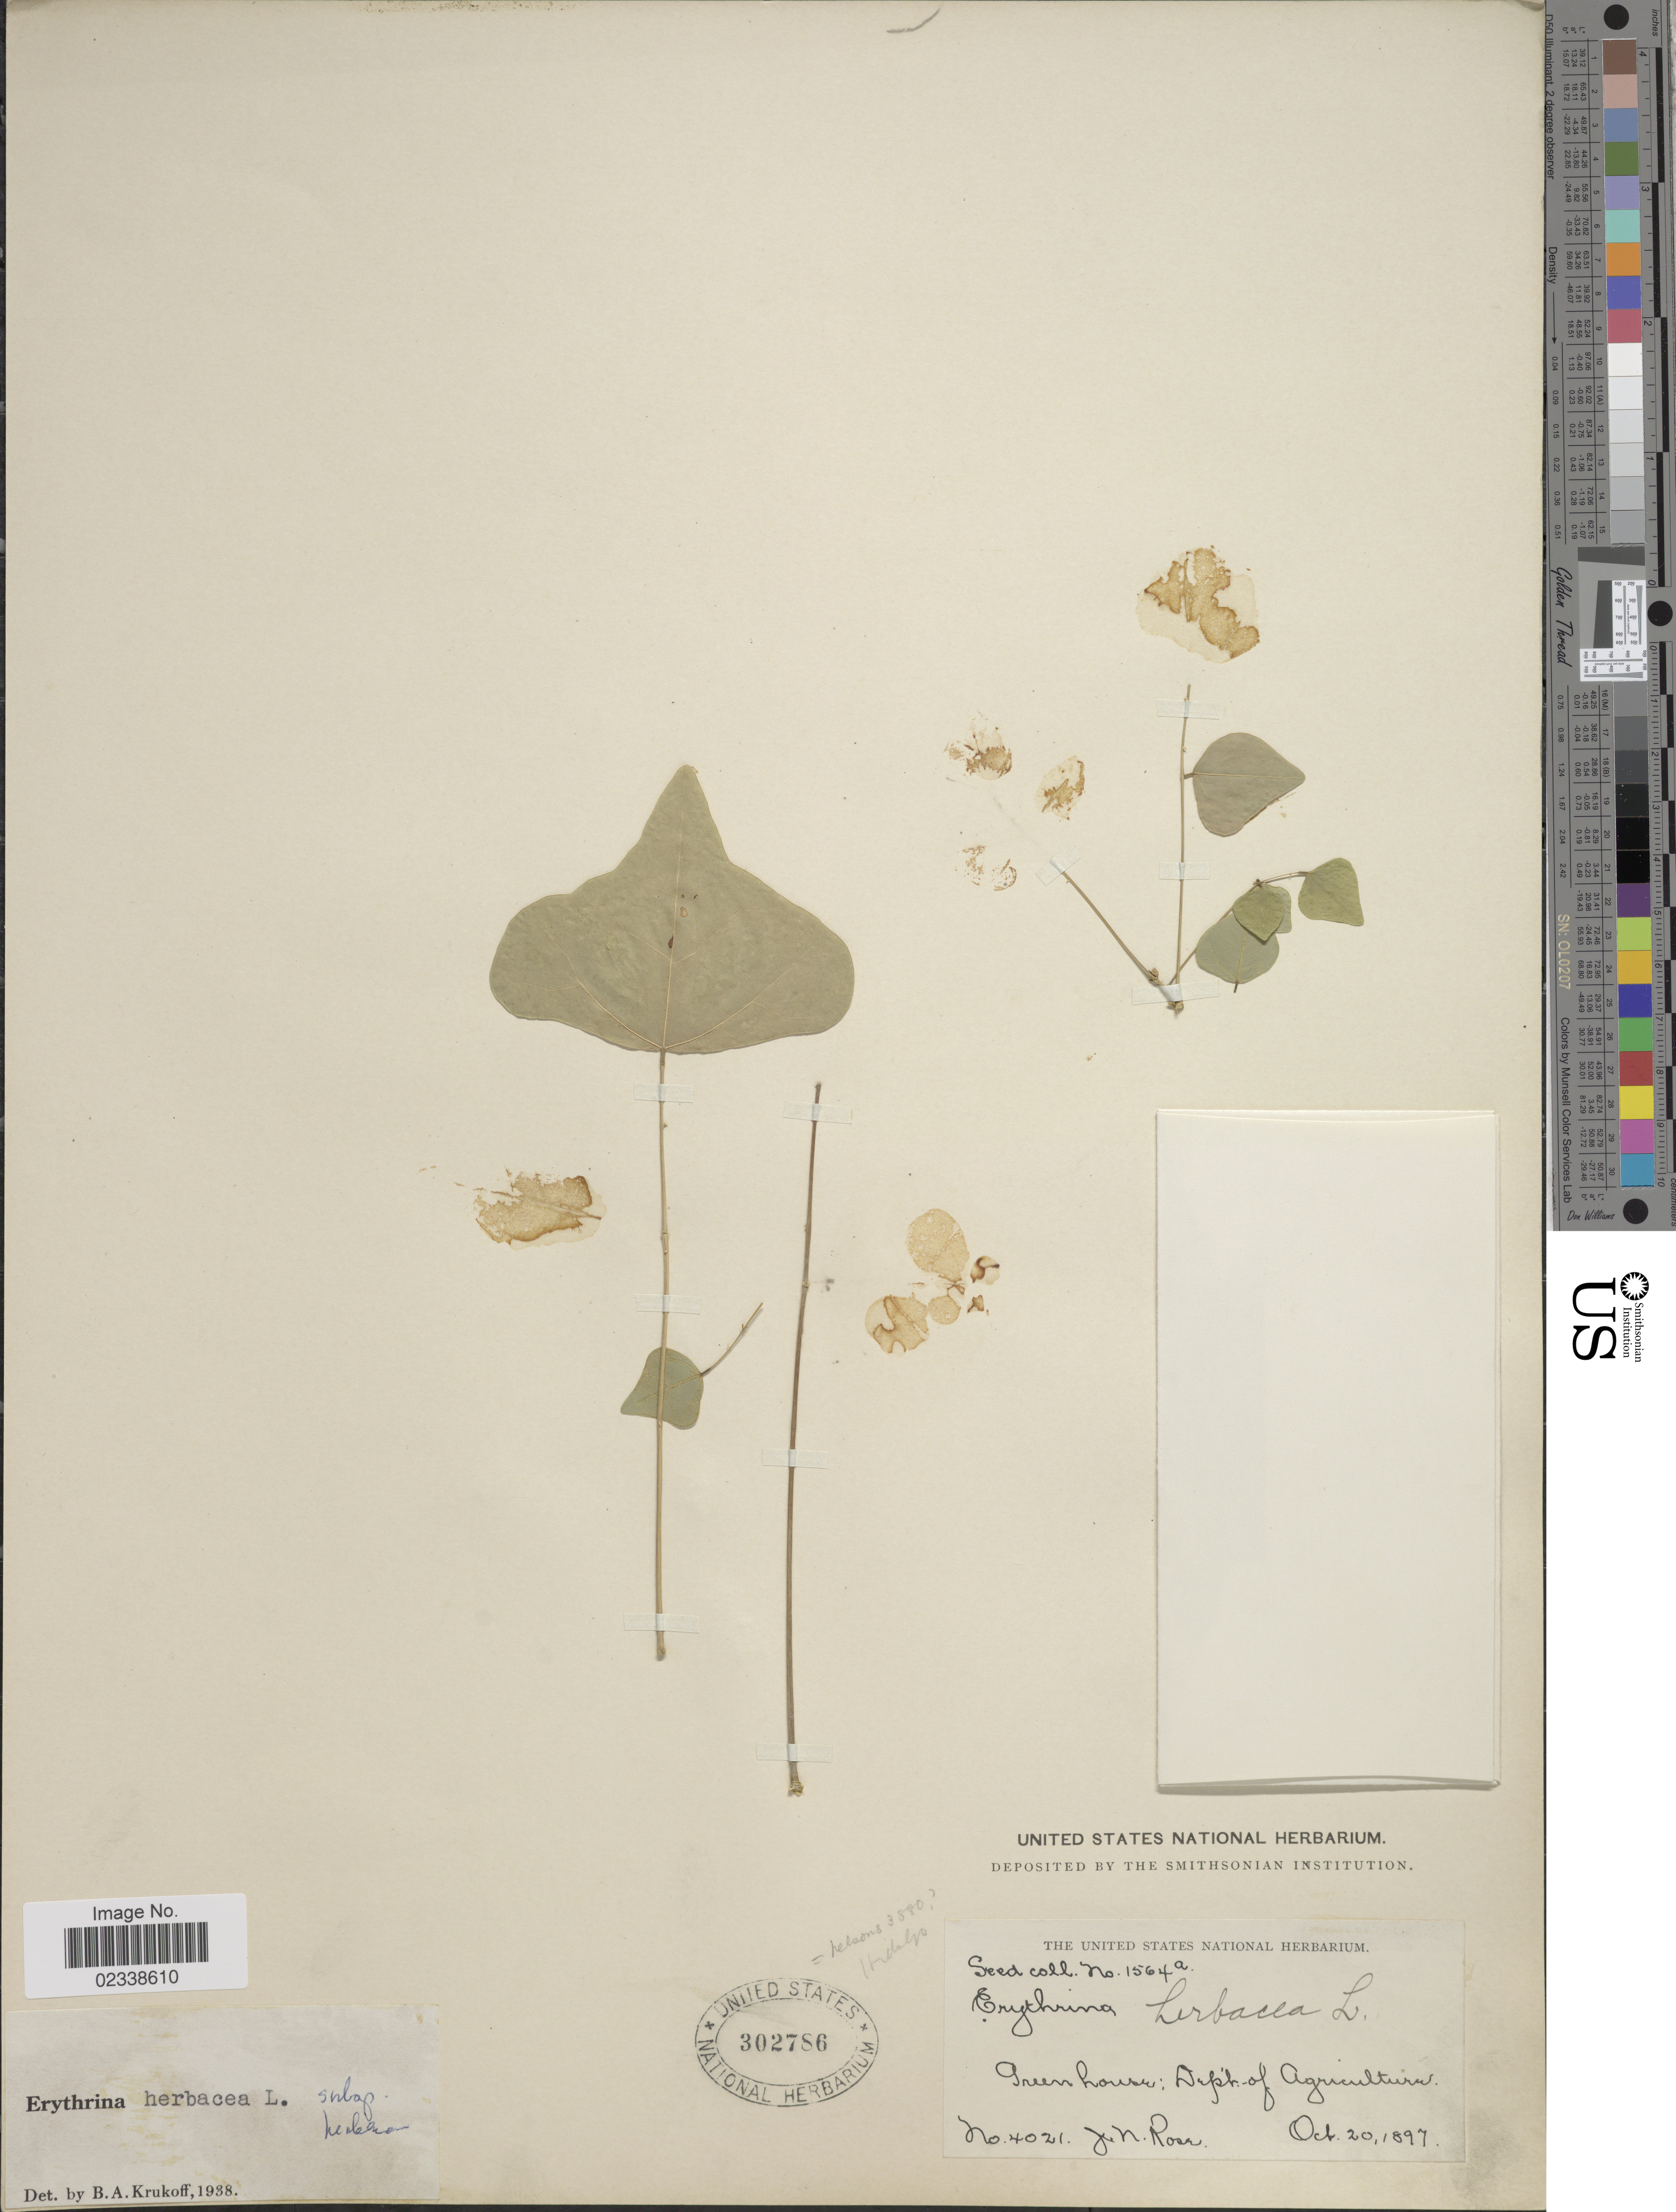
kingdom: Plantae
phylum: Tracheophyta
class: Magnoliopsida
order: Fabales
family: Fabaceae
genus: Erythrina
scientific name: Erythrina herbacea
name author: L.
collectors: J. N. Rose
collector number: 4021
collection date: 1897-10-20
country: United States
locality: Greenhouse: dept of Agriculture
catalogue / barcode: US 302786